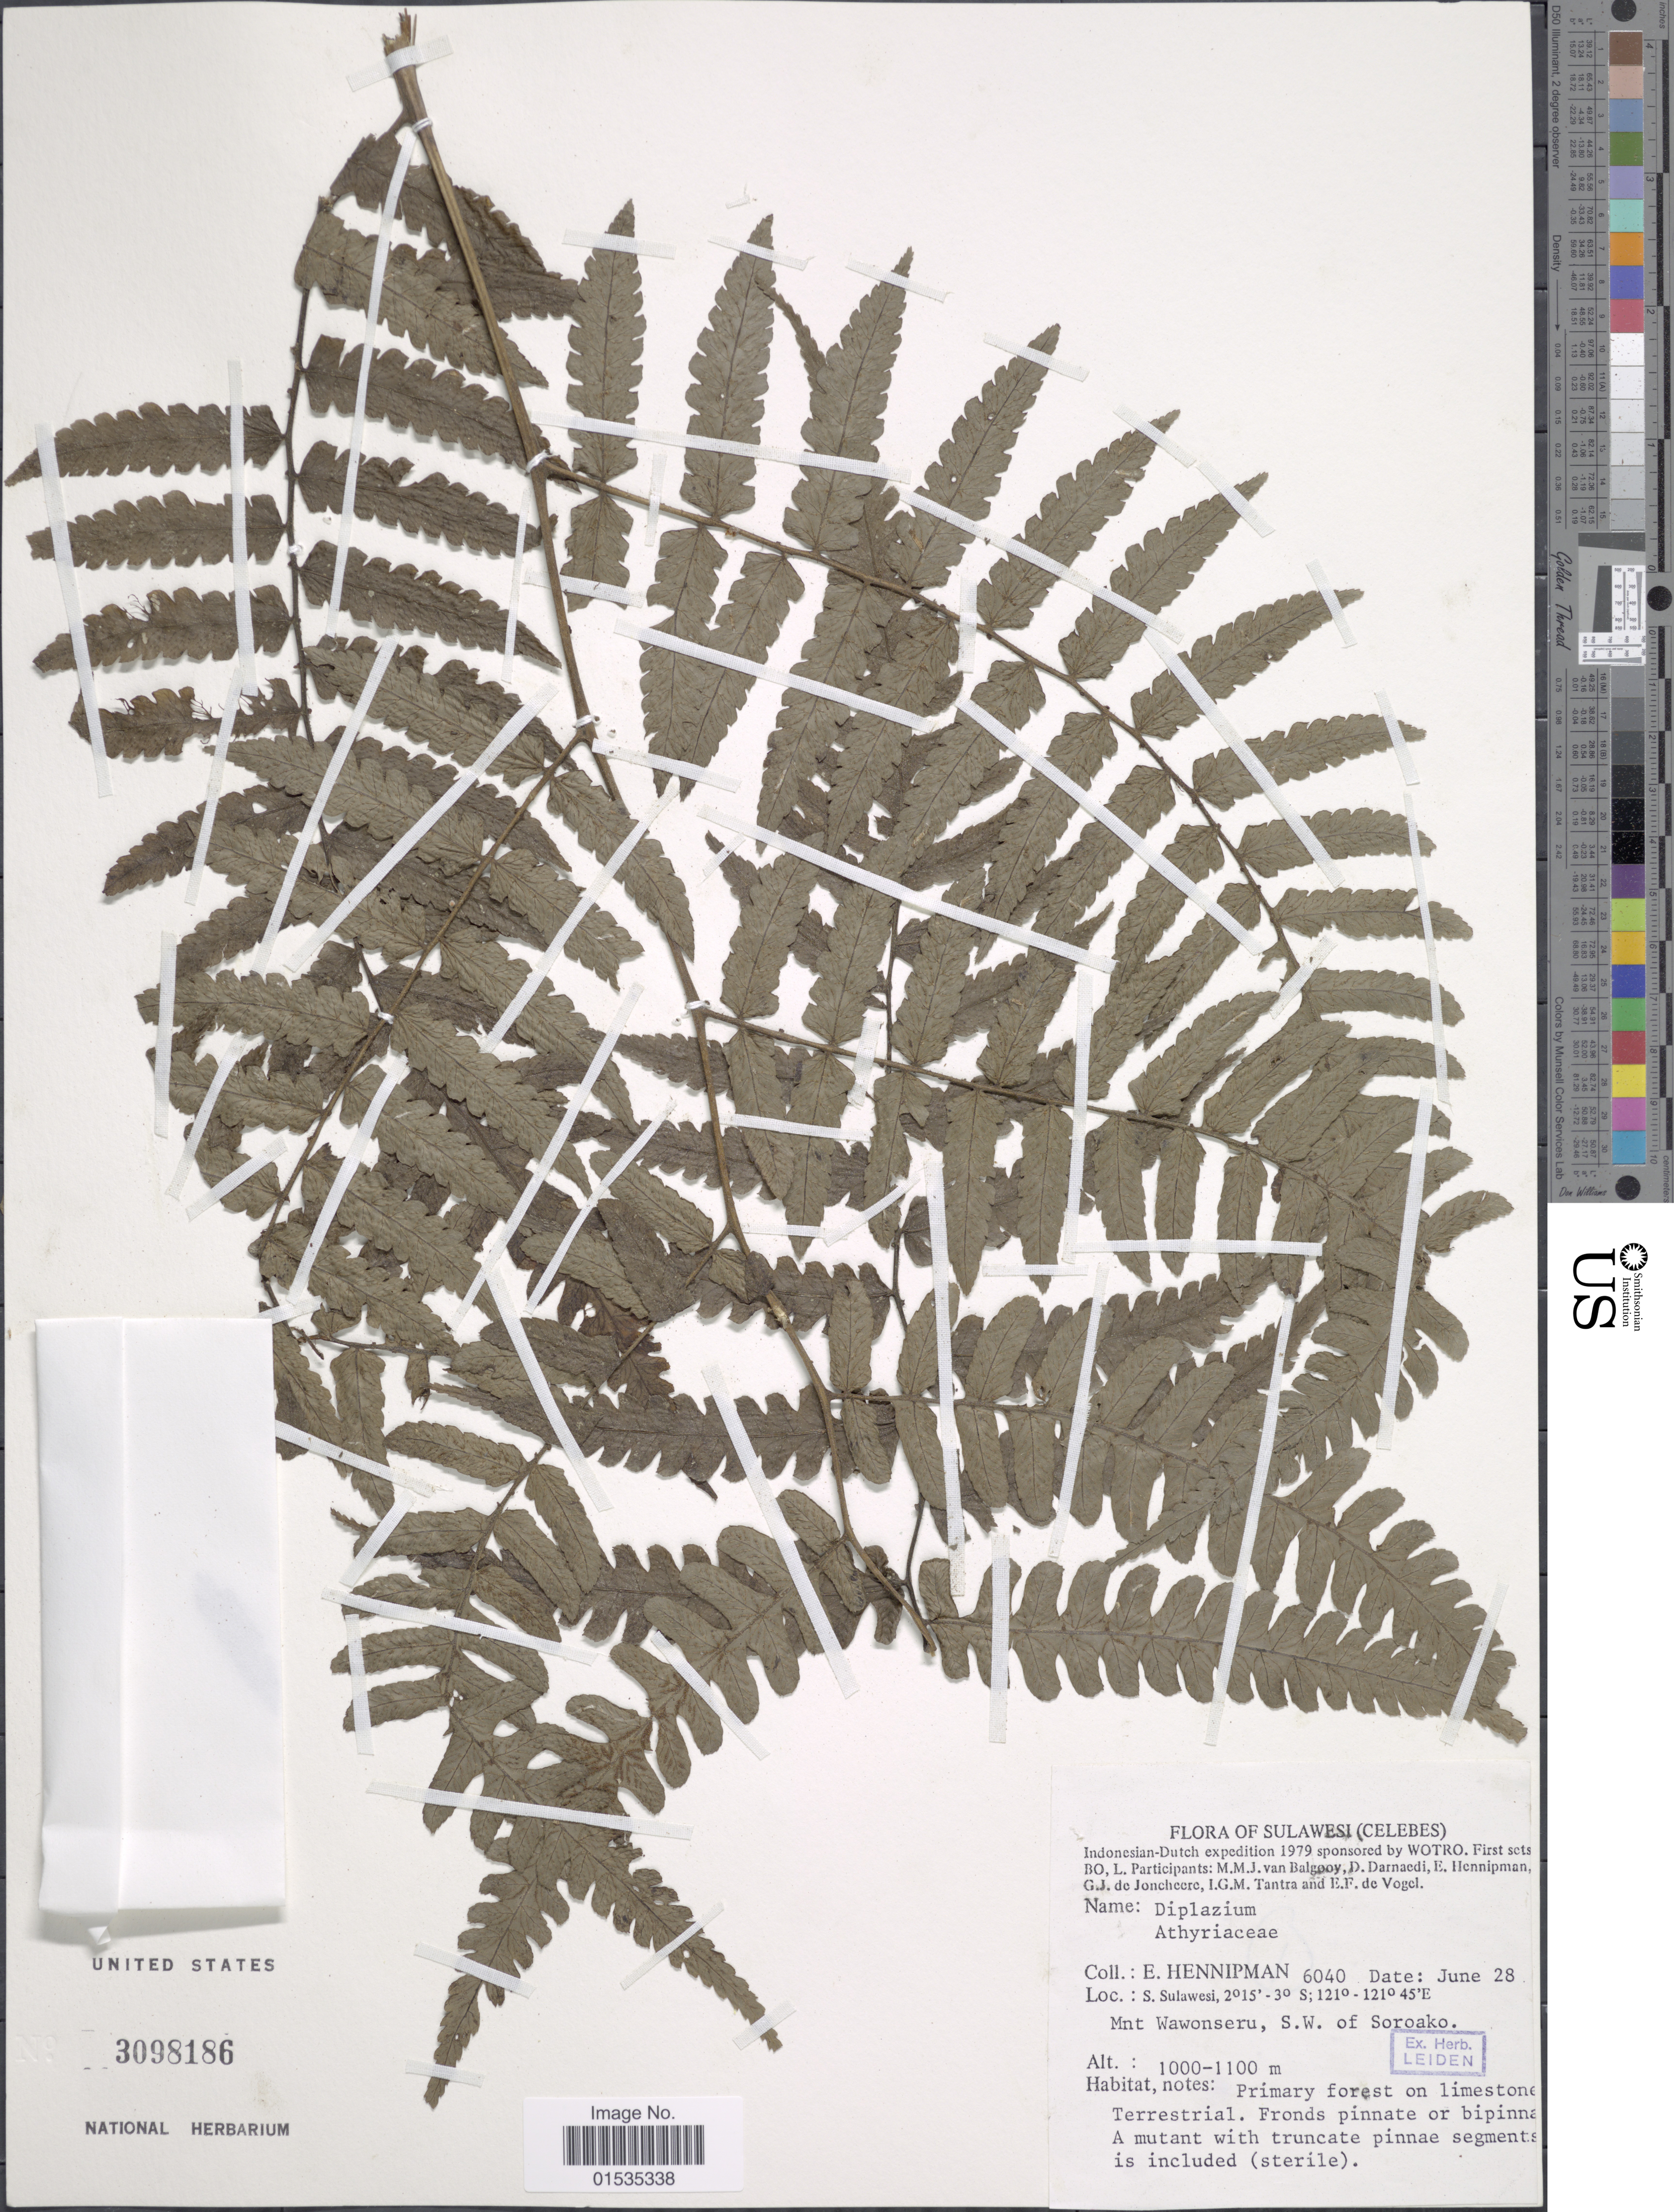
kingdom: Plantae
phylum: Tracheophyta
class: Polypodiopsida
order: Polypodiales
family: Athyriaceae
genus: Diplazium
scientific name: Diplazium sp.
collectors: E. Hennipman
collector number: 6040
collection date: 1979-06-28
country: Indonesia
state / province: Sulawesi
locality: Celebes, S. Sulawesi, Mnt Wawonseru, S.W. of Soroako, Indonesian-Dutch Expedition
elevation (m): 1000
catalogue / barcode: US 3098186